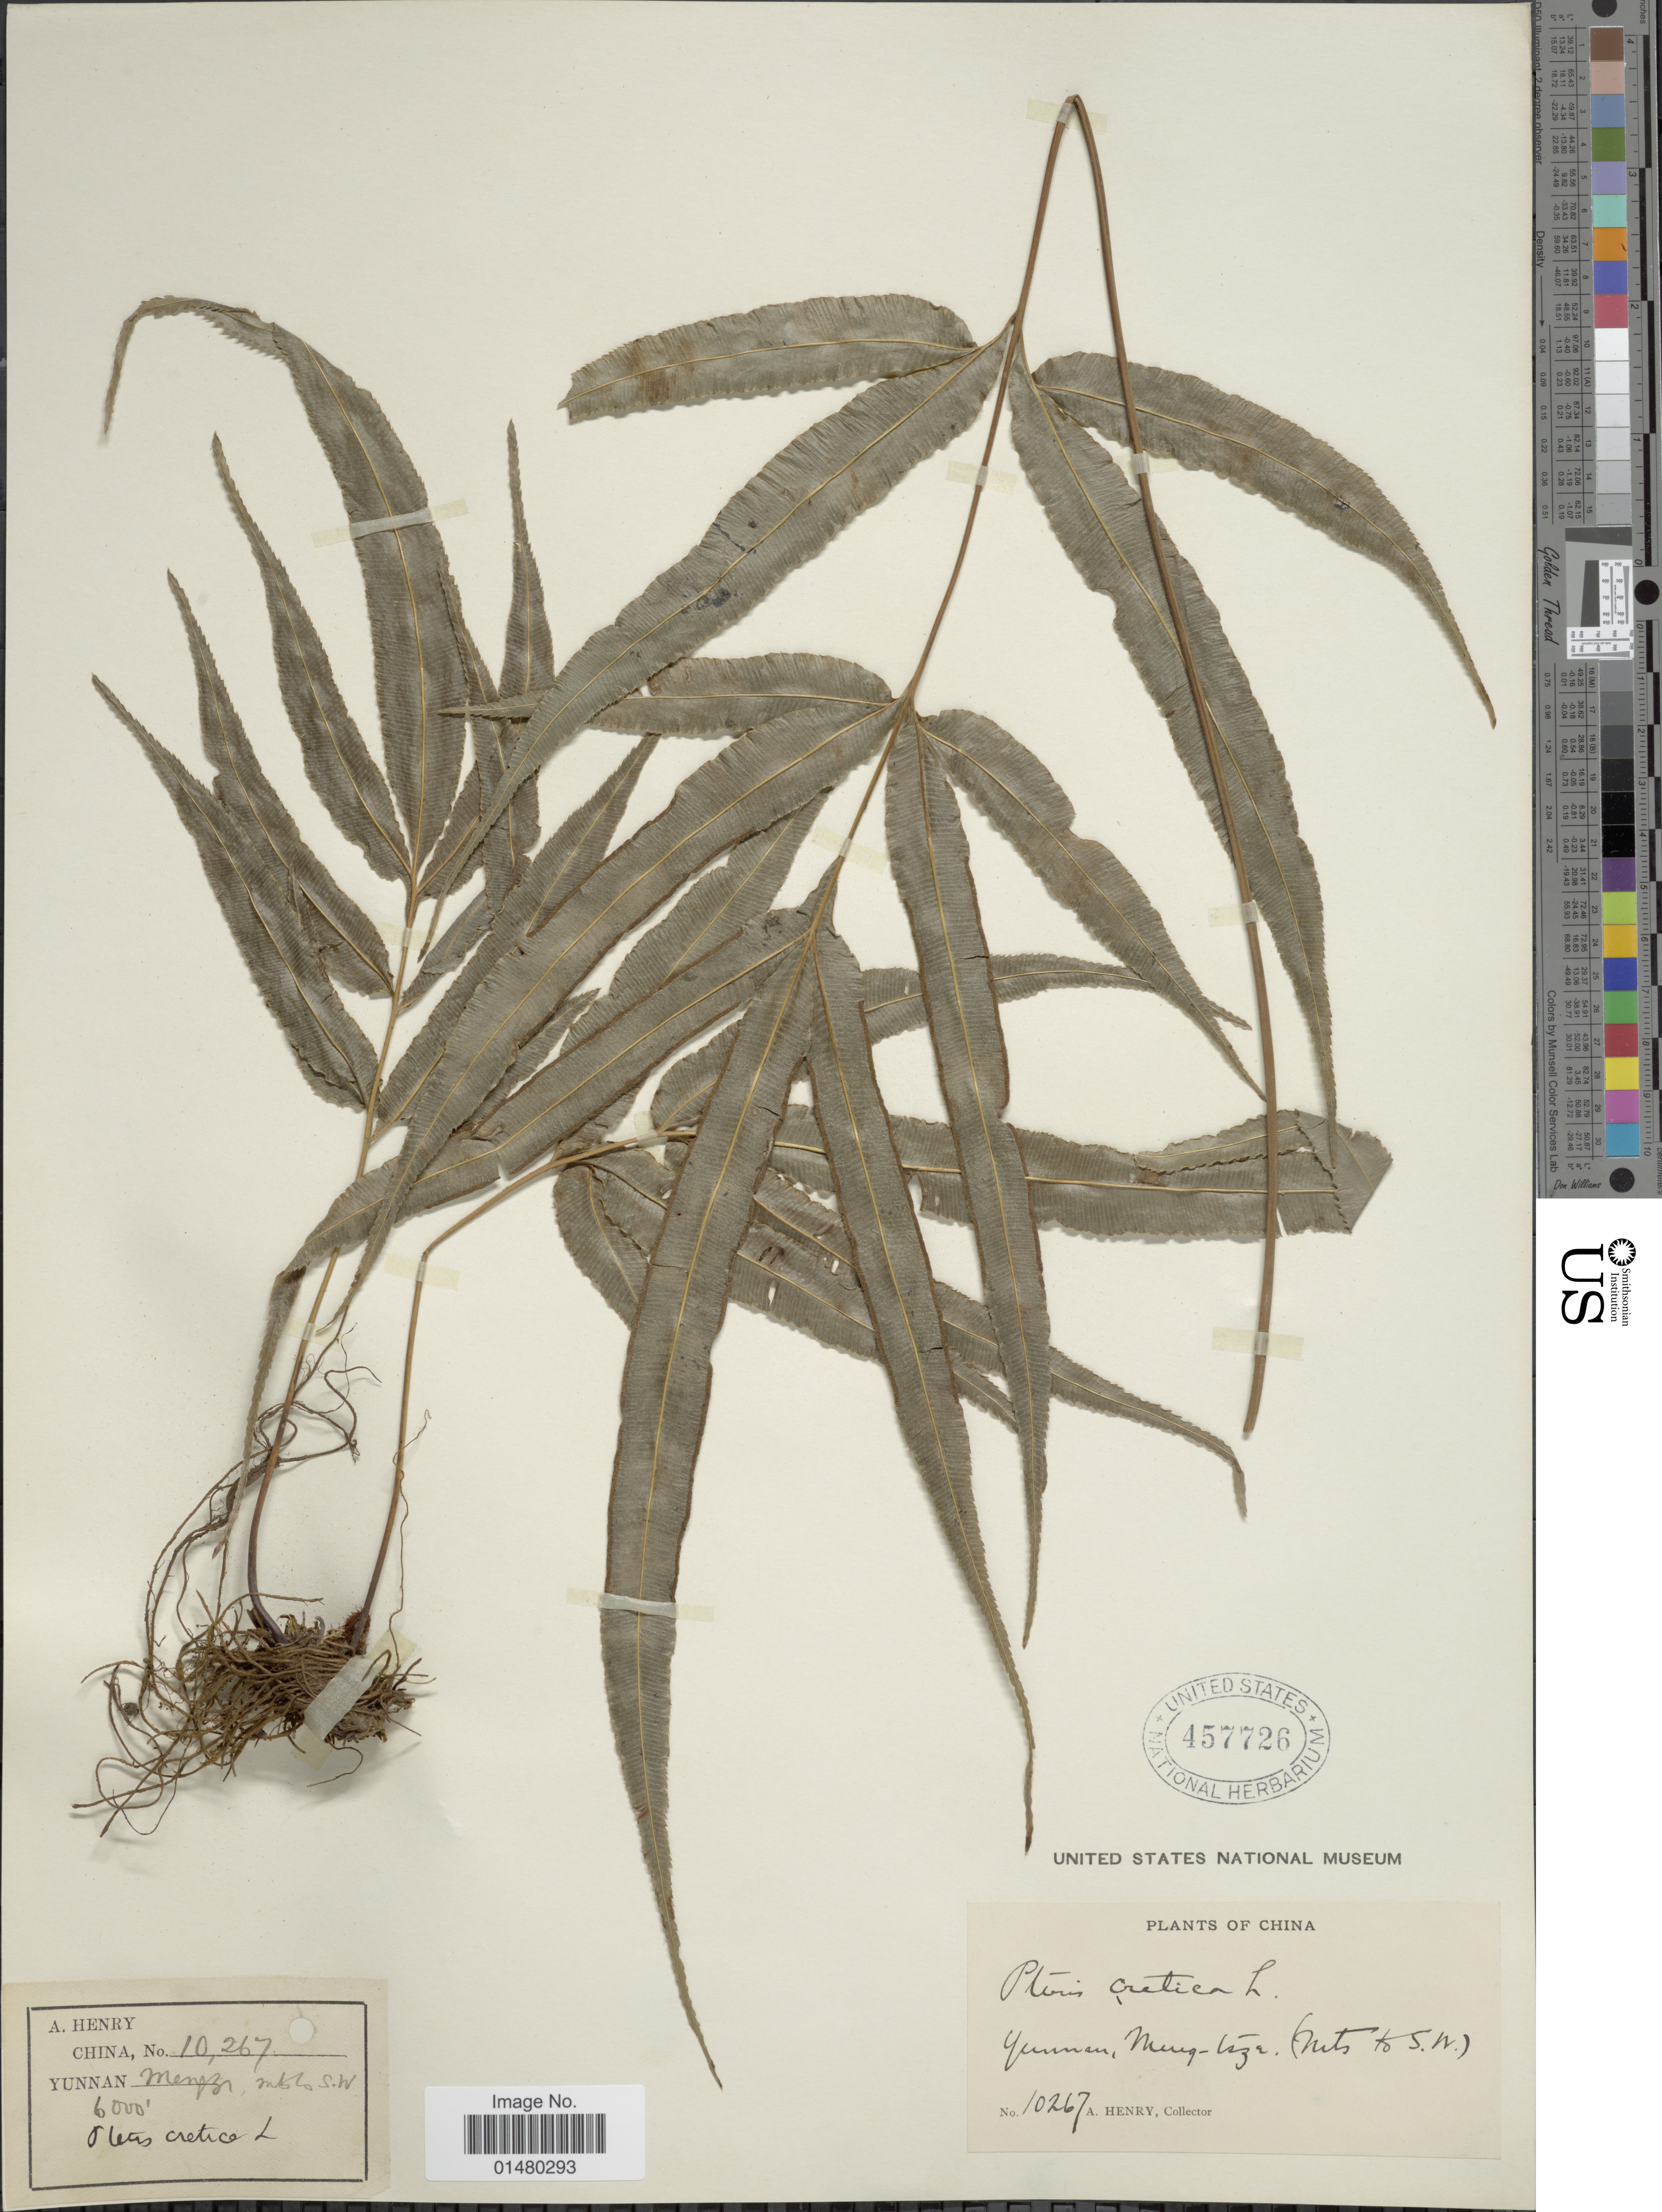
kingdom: Plantae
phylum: Tracheophyta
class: Polypodiopsida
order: Polypodiales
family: Pteridaceae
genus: Pteris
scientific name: Pteris cretica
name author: L.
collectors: A. Henry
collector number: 10267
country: China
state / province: Yunnan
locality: Meng-tze (Mts to S.W.)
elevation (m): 1829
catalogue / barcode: US 457726